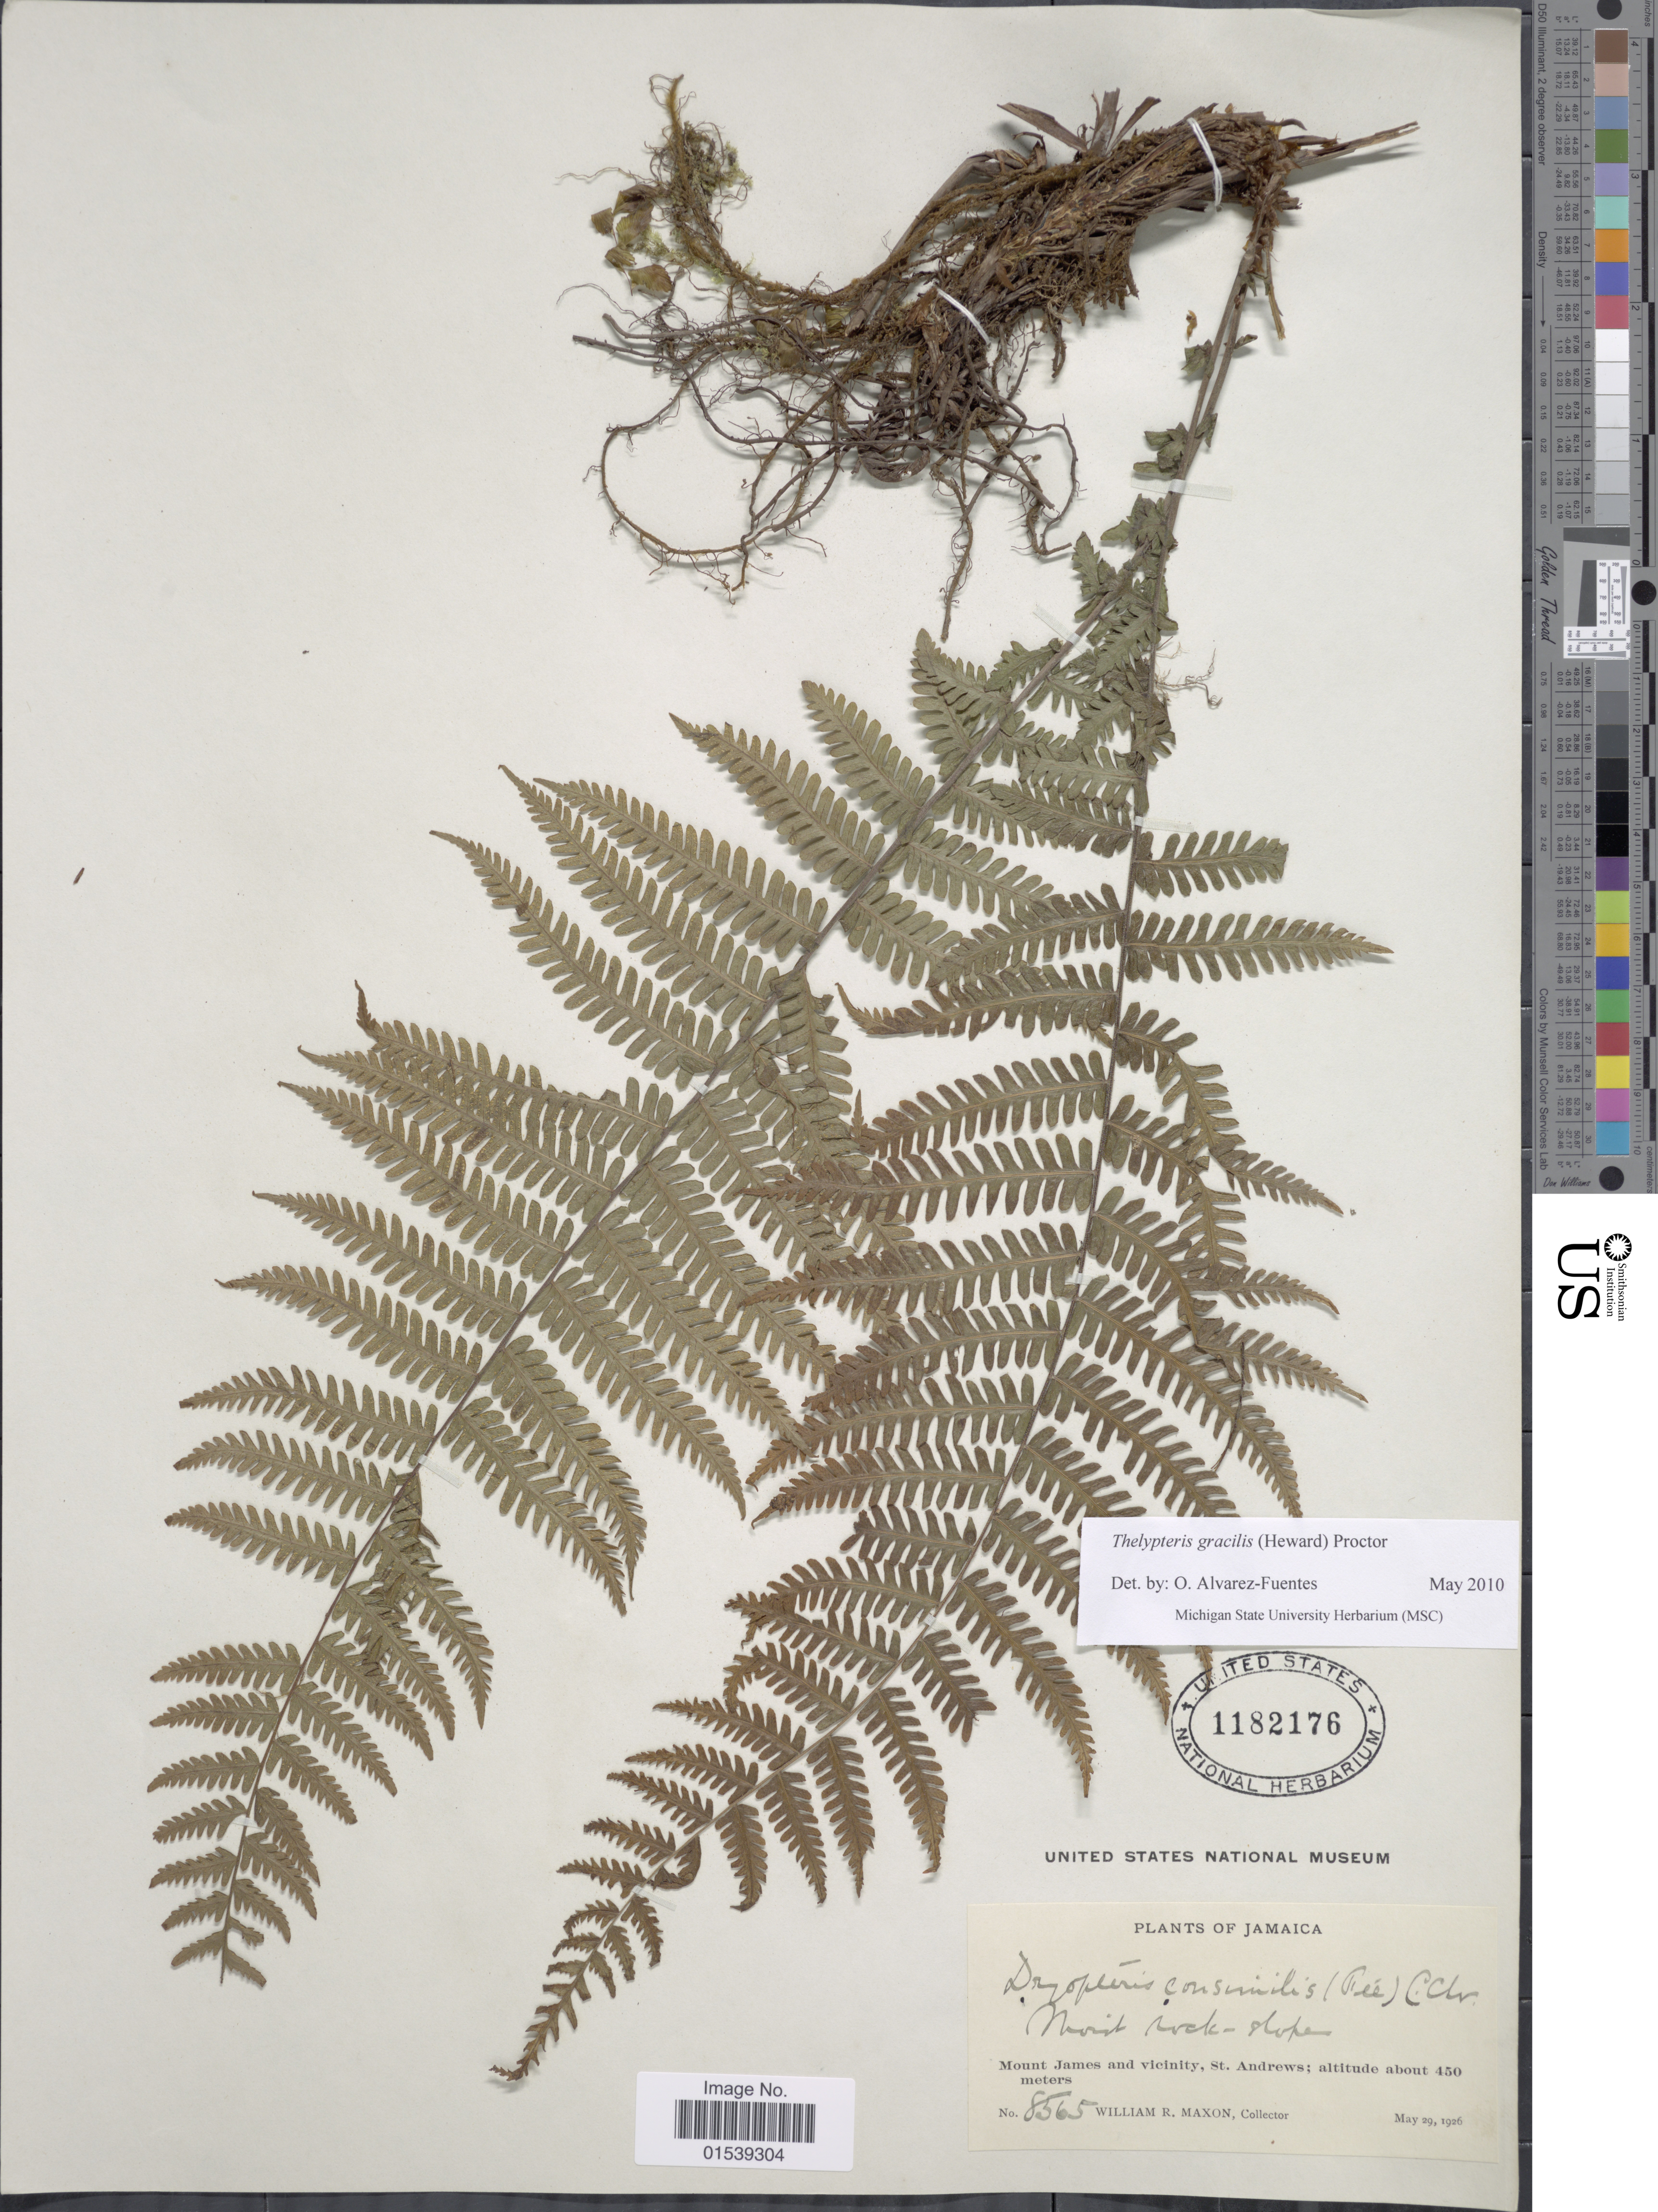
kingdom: Plantae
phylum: Tracheophyta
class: Polypodiopsida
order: Polypodiales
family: Thelypteridaceae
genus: Amauropelta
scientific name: Amauropelta gracilis ined. 2015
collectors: W. R. Maxon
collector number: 8565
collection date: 1926-05-29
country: Jamaica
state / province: Saint Andrew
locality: Mount James and vicinity, St. Andrews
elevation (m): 450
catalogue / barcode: US 1182176